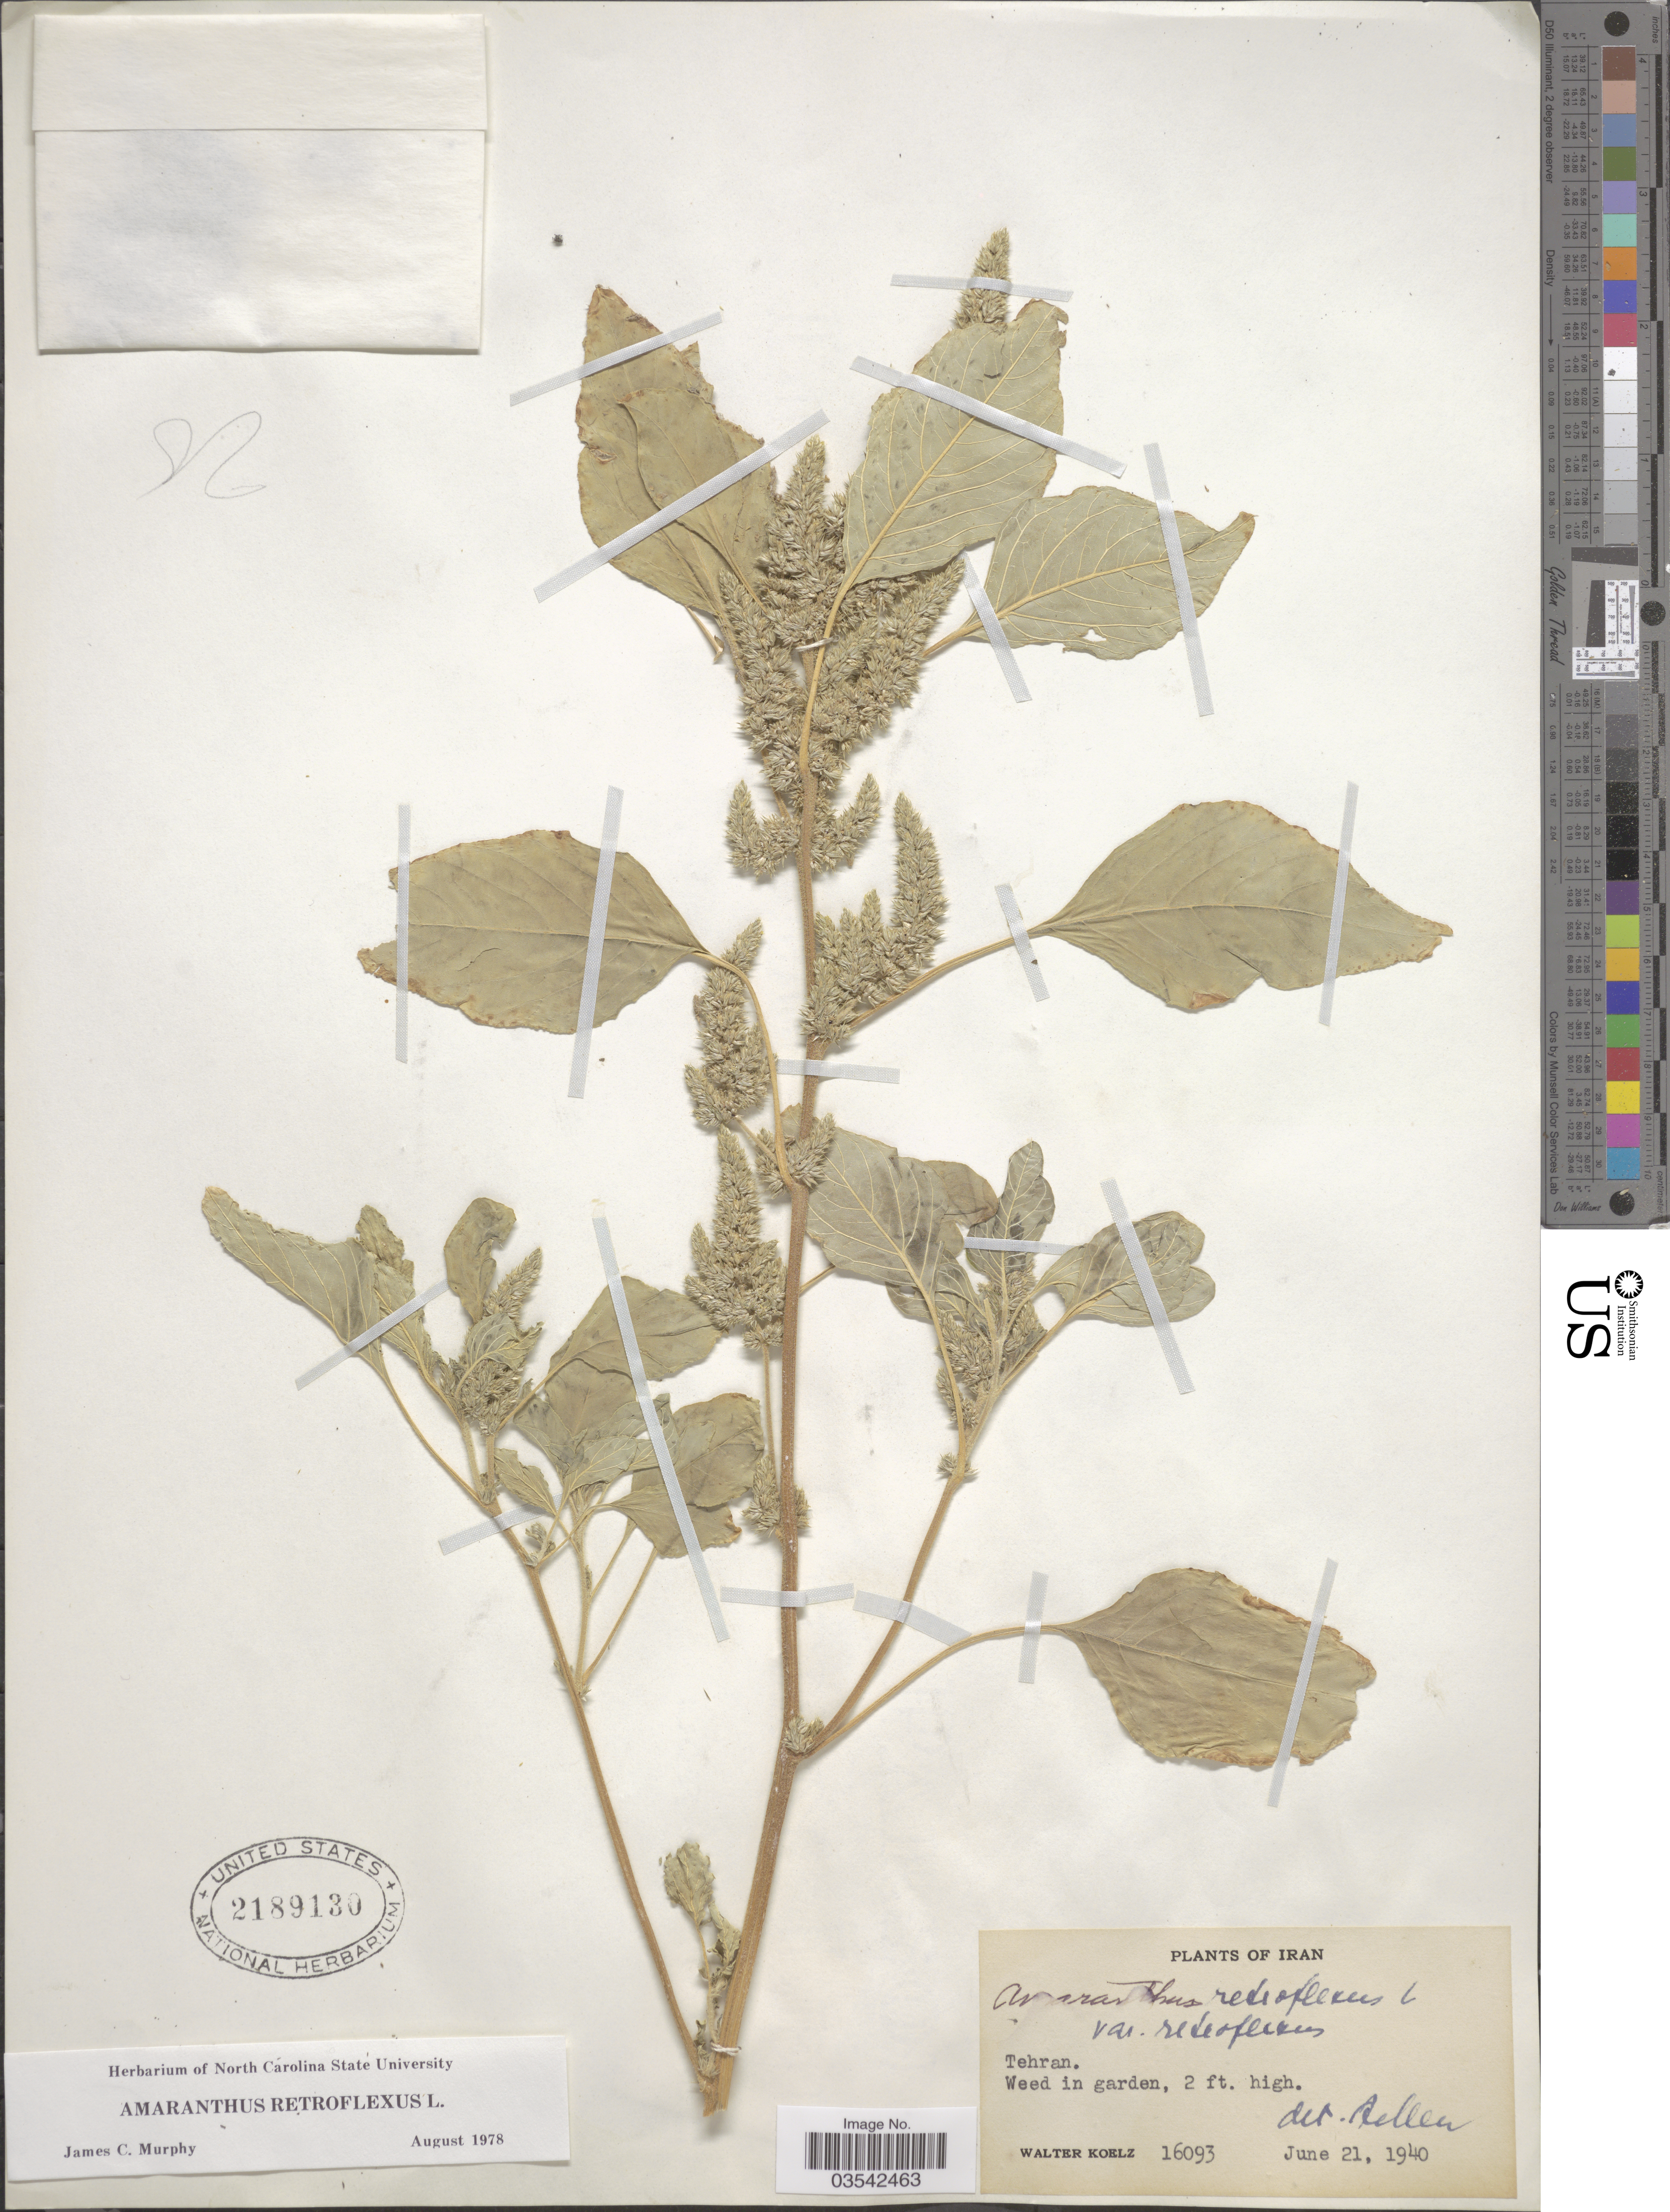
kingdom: Plantae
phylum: Tracheophyta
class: Magnoliopsida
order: Caryophyllales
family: Amaranthaceae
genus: Amaranthus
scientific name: Amaranthus retroflexus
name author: L.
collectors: W. N. Koelz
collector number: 16093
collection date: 1940-06-21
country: Iran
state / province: Tehran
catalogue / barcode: US 2189130